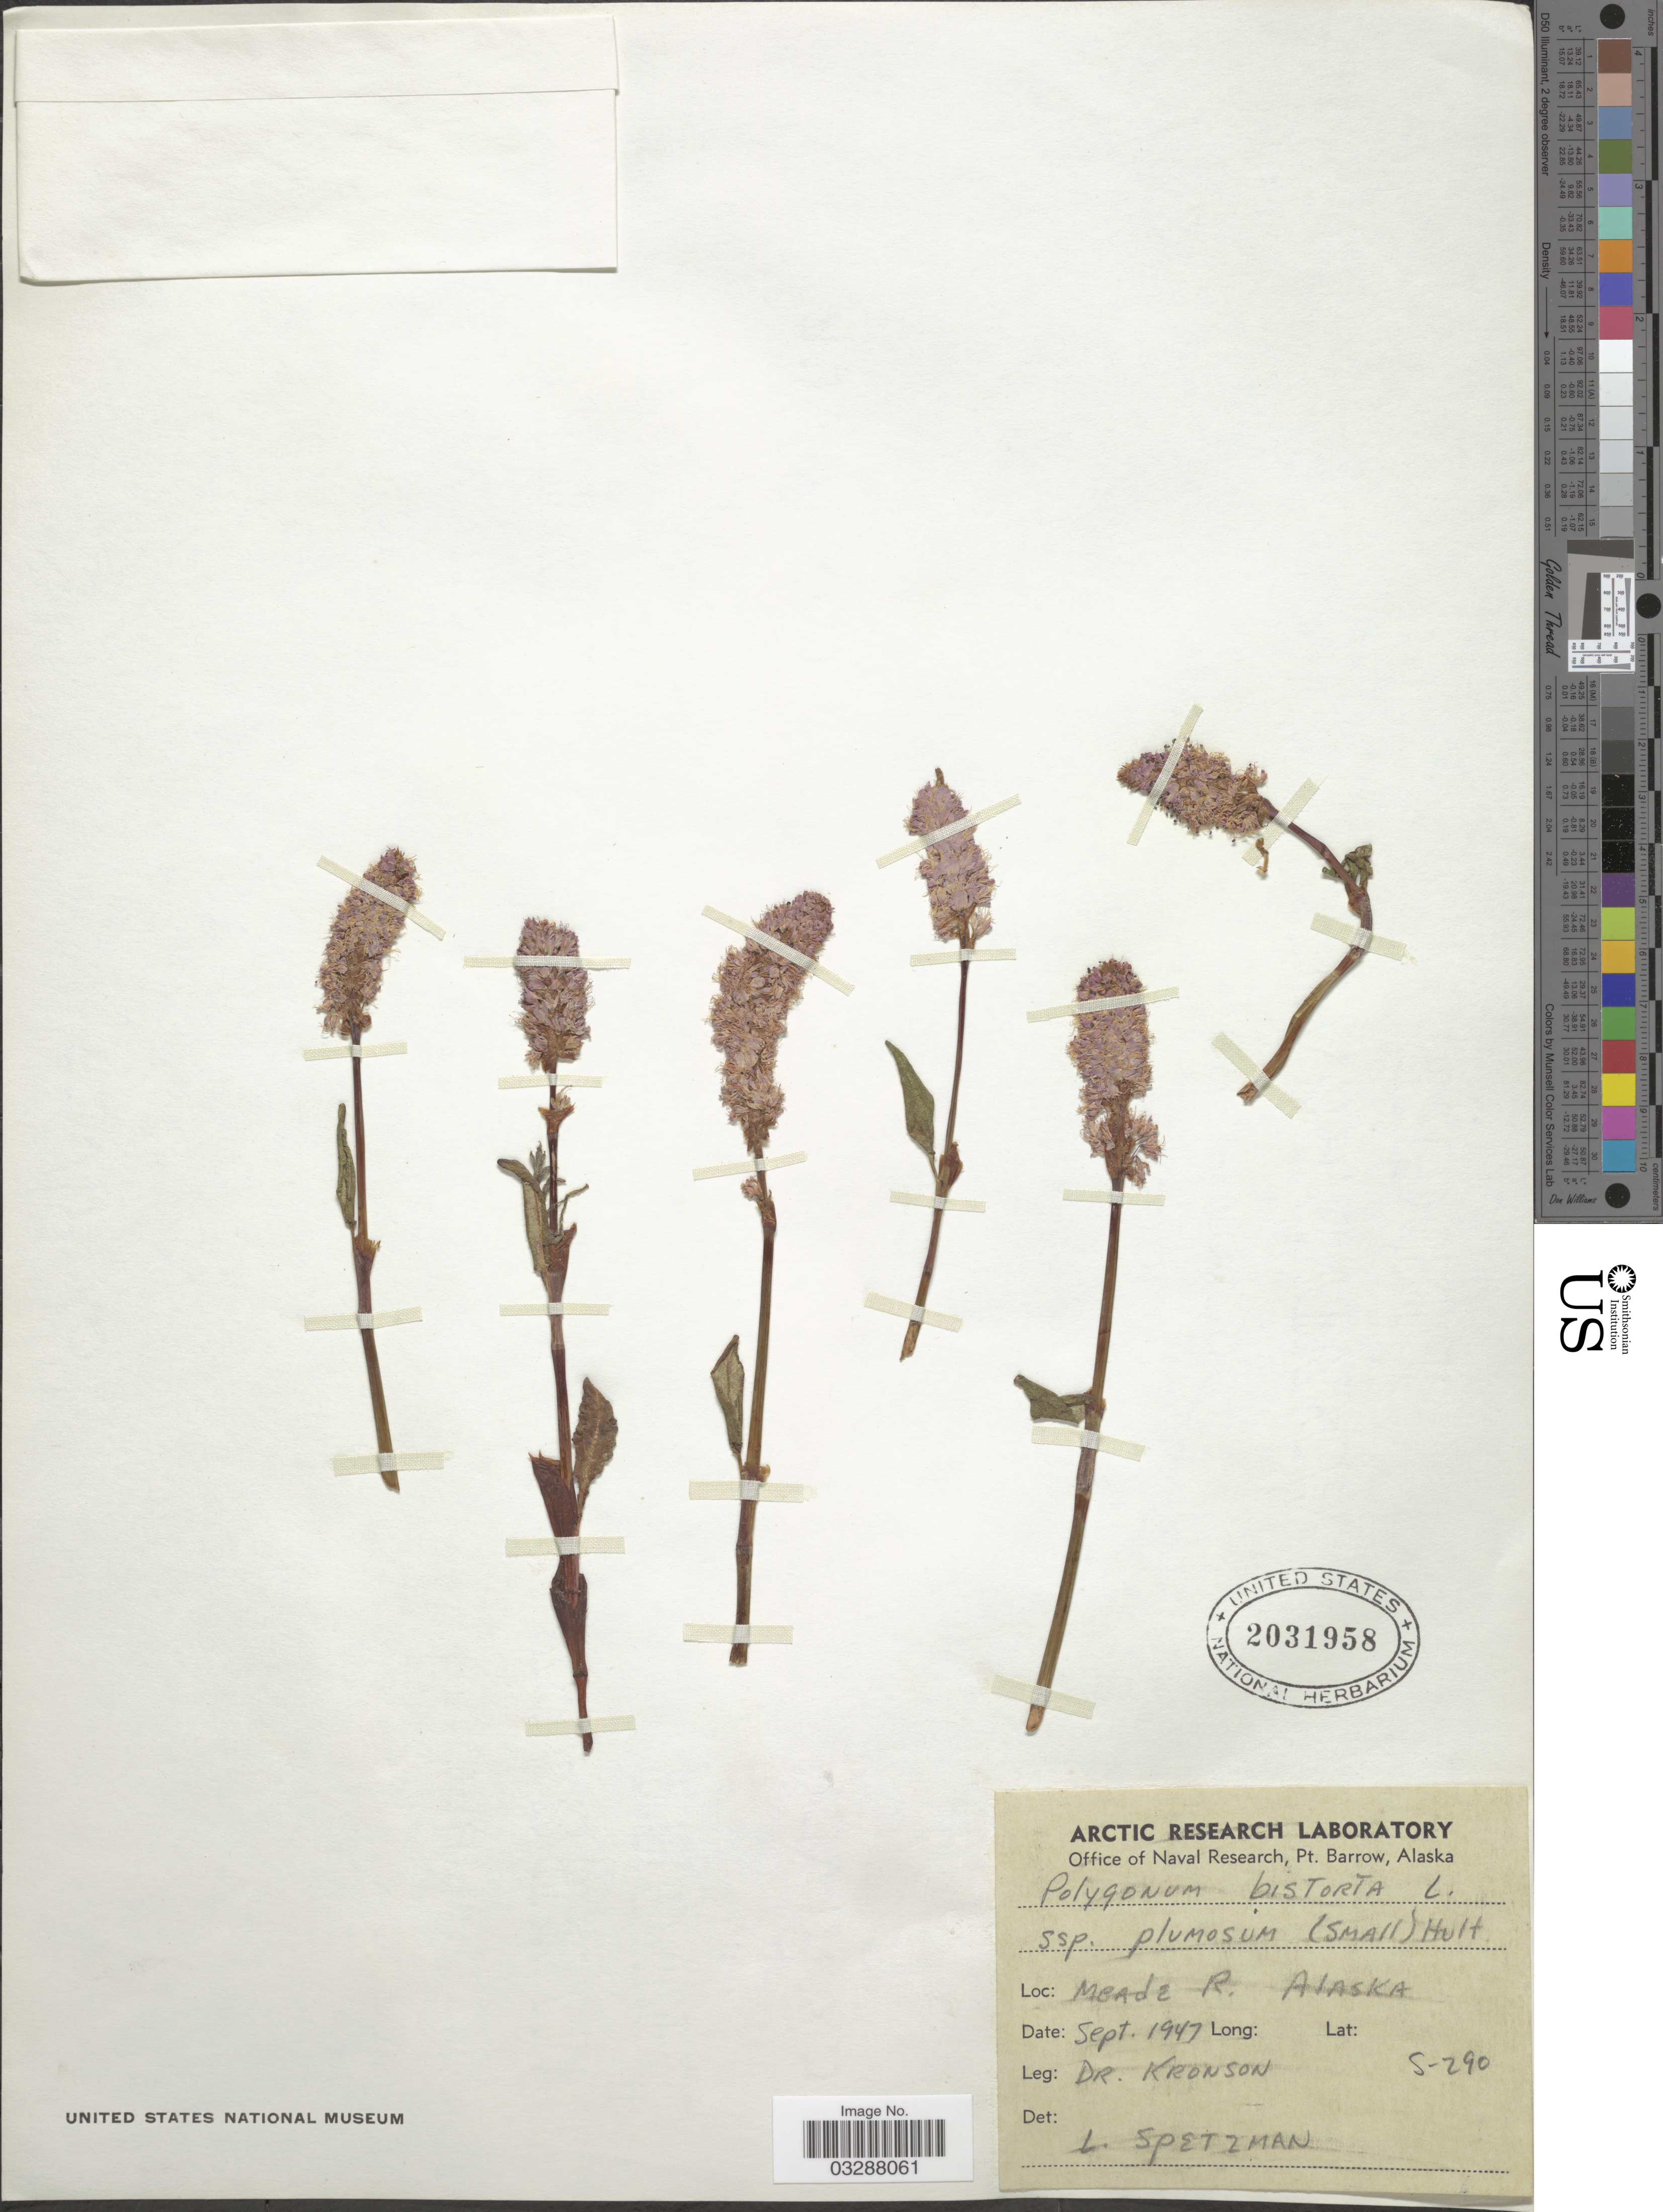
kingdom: Plantae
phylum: Tracheophyta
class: Magnoliopsida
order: Caryophyllales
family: Polygonaceae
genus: Bistorta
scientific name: Bistorta plumosa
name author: (Small) Greene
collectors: Kronson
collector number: S-290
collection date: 1947-09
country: United States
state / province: Alaska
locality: Meade R.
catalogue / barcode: US 2031958